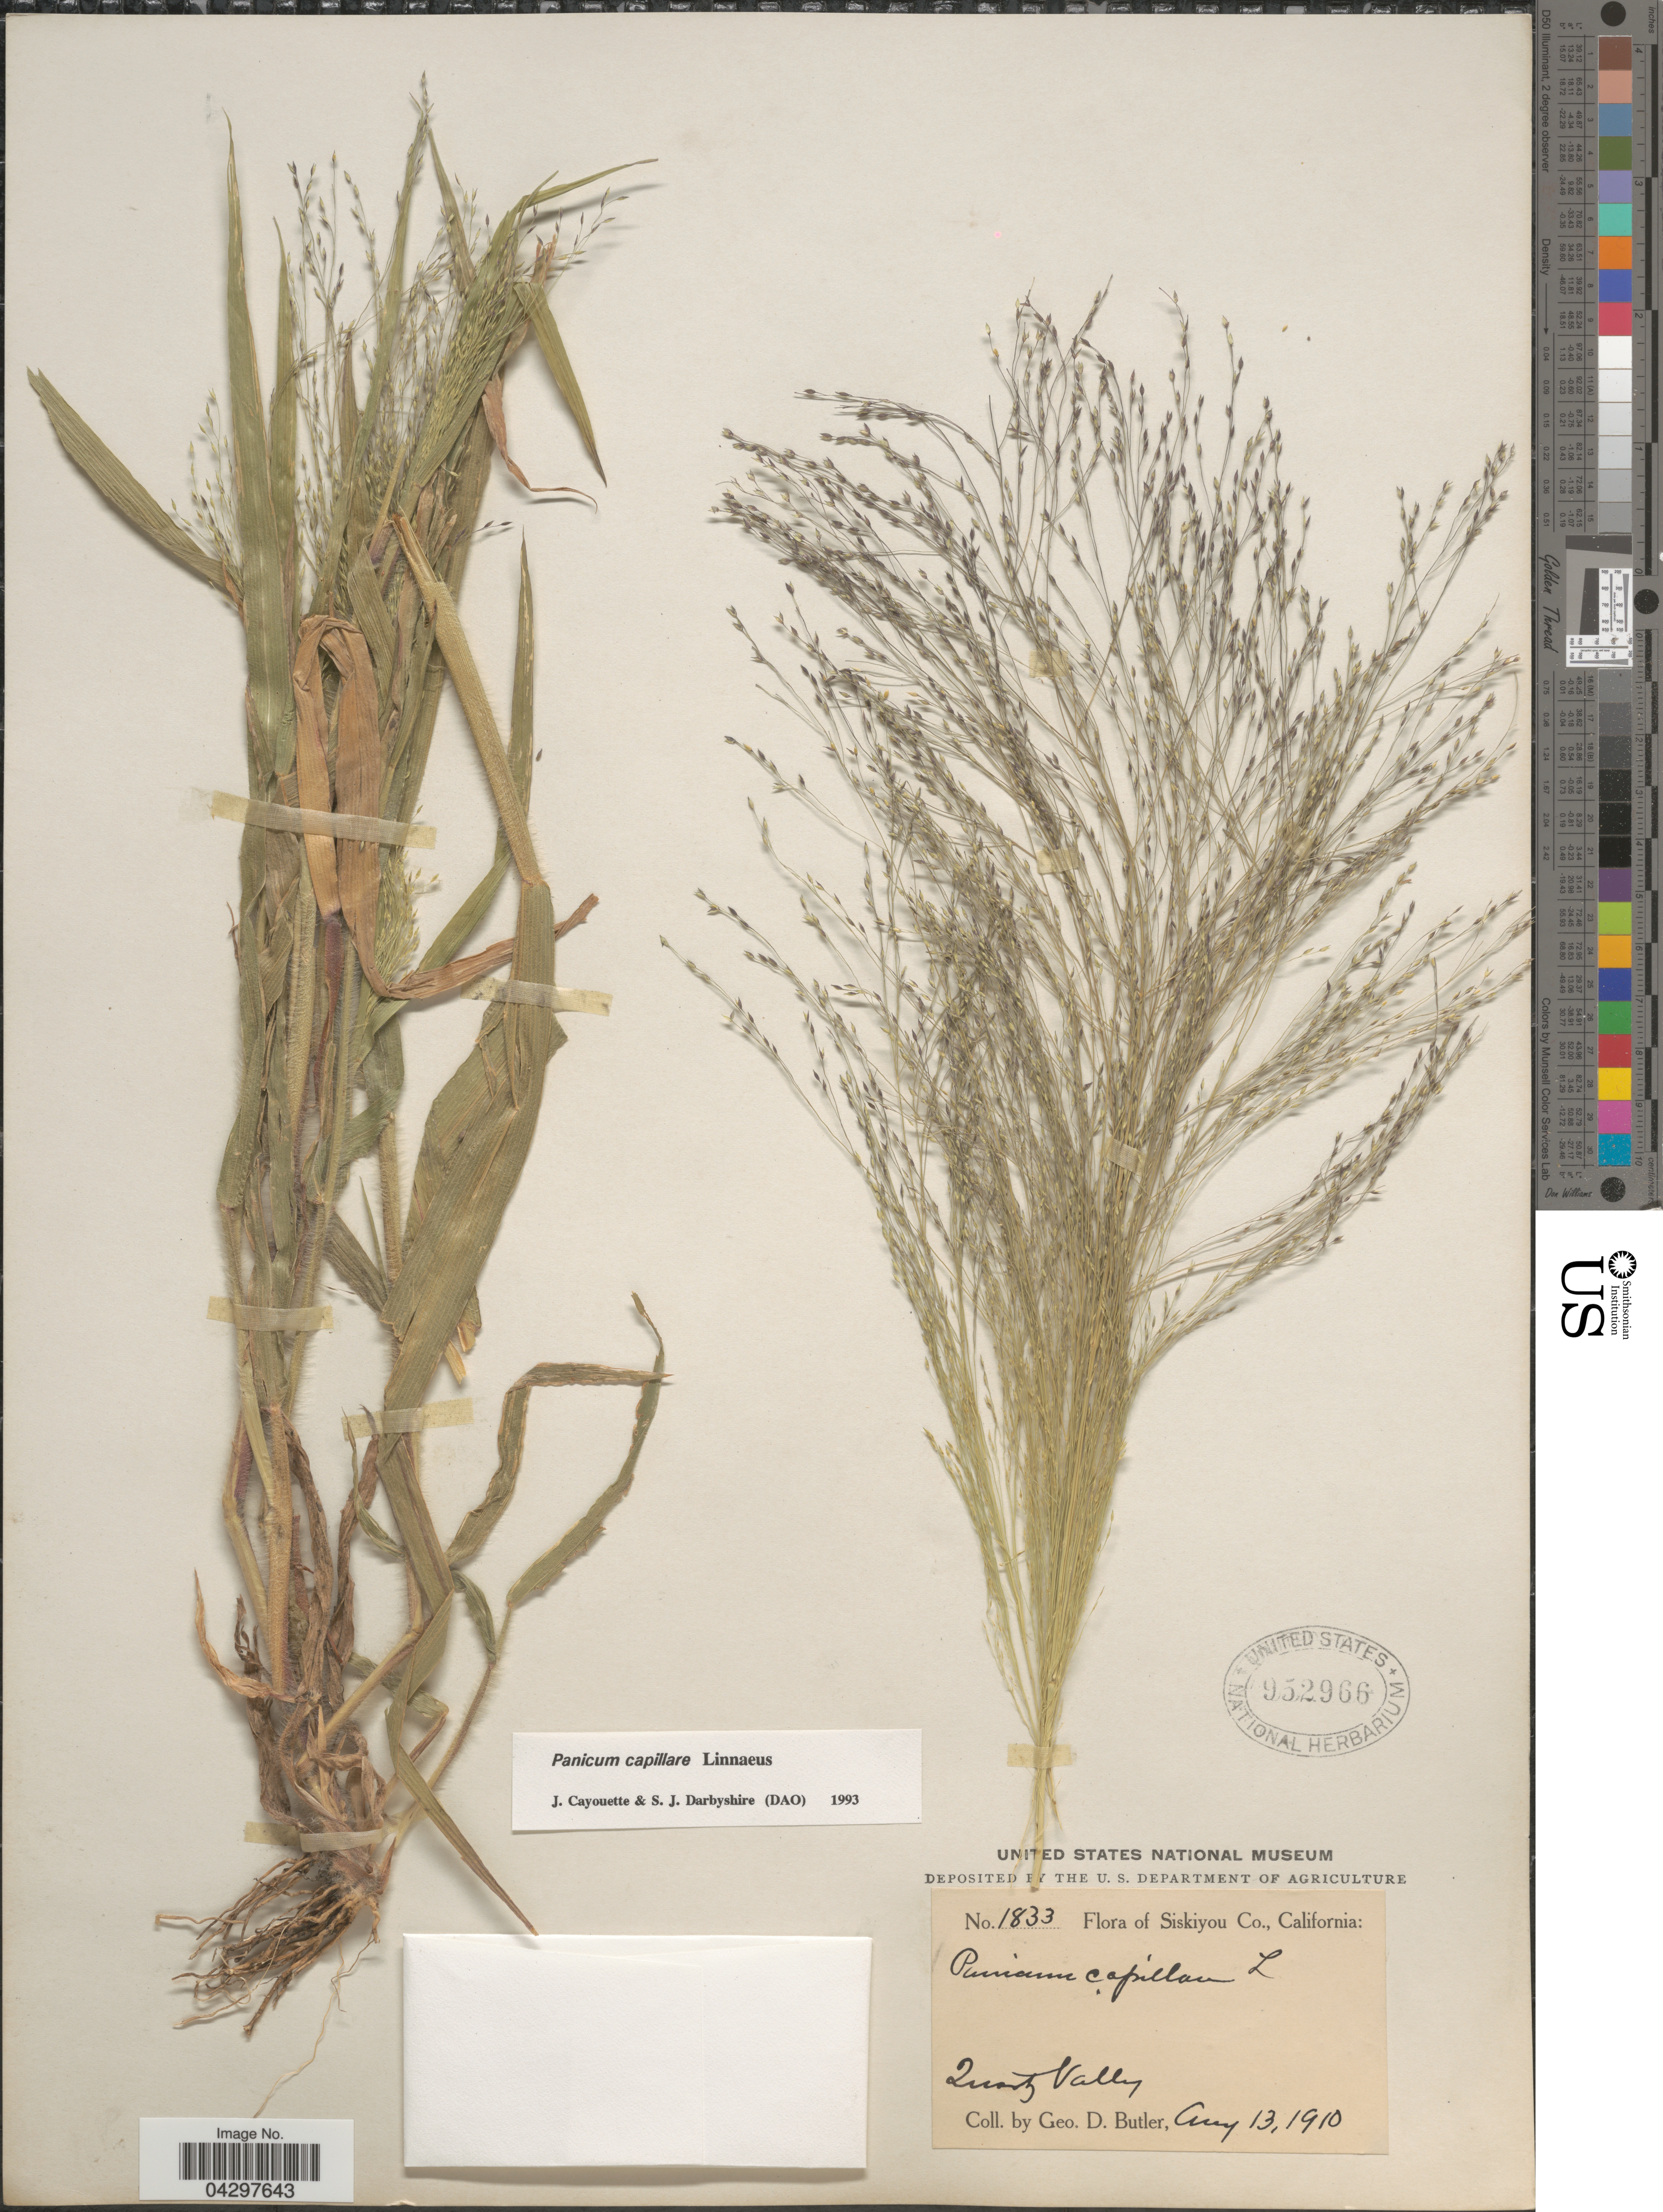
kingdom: Plantae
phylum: Tracheophyta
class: Liliopsida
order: Poales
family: Poaceae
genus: Panicum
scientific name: Panicum capillare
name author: L.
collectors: G. D. Butler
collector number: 1833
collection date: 1910-08-13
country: United States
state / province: California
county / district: Siskiyou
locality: Siskiyou Co. Quartz Valley.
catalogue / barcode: US 952966